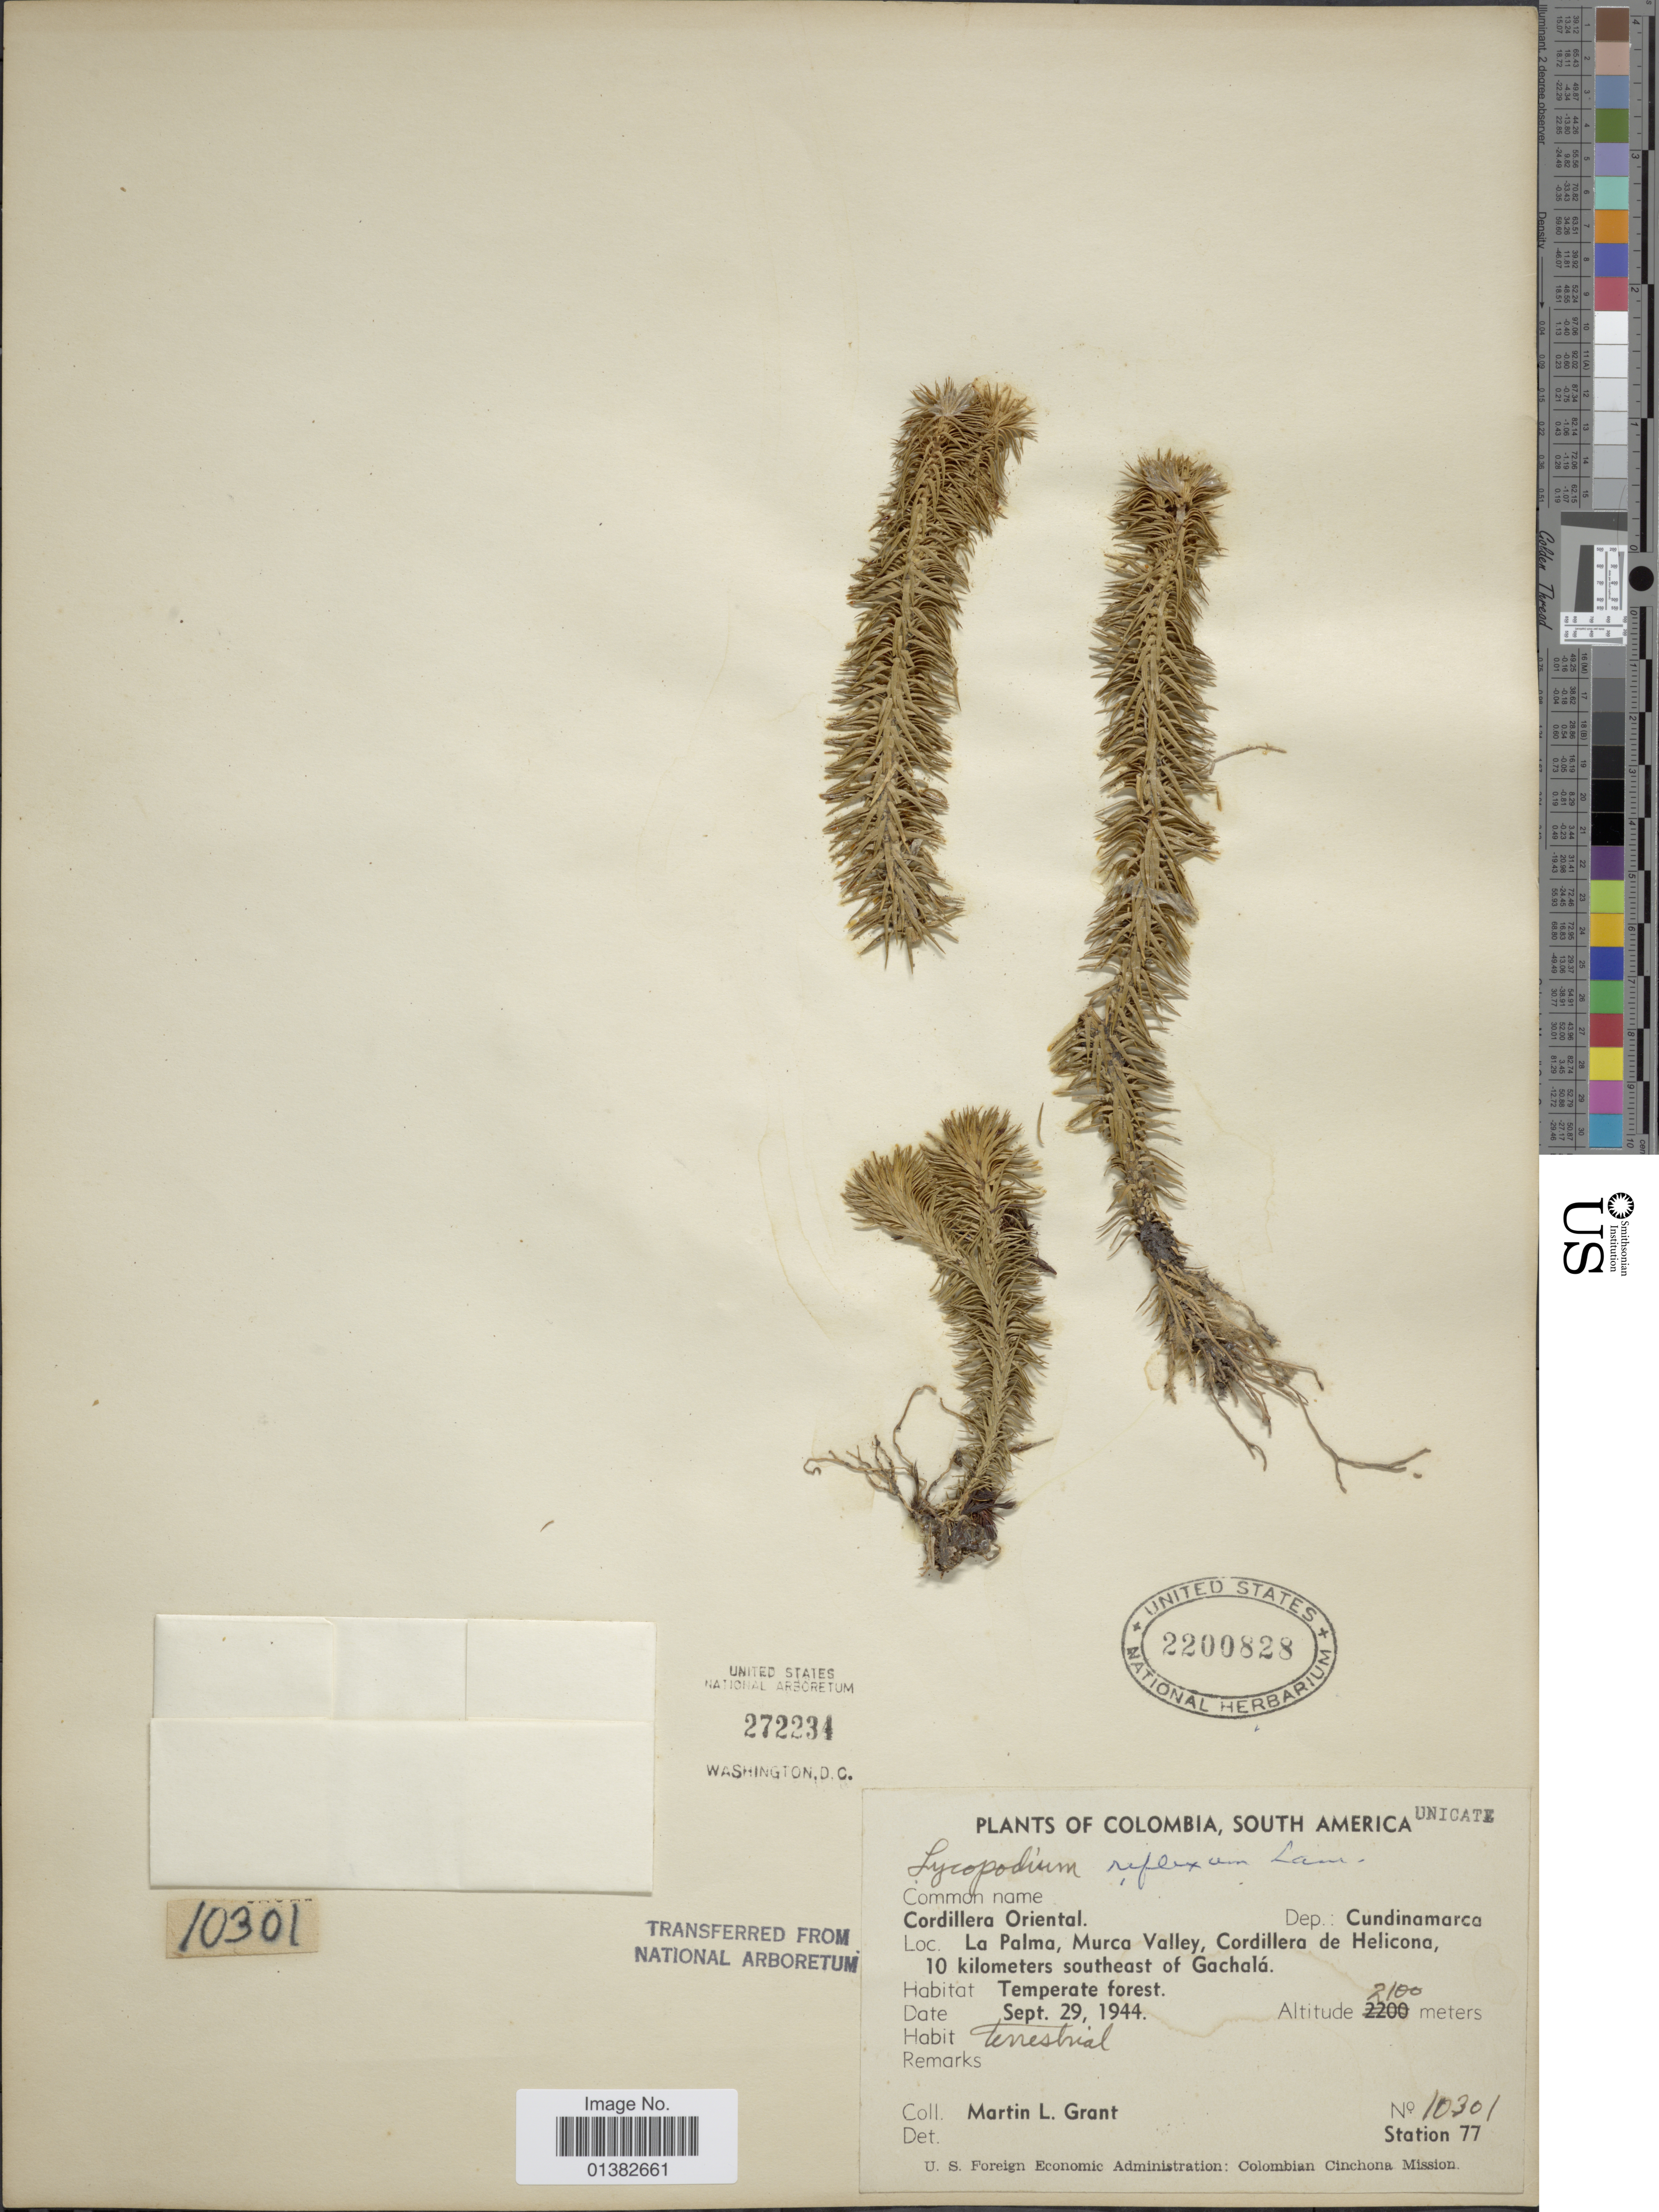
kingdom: Plantae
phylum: Tracheophyta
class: Lycopodiopsida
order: Lycopodiales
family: Lycopodiaceae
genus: Phlegmariurus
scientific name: Phlegmariurus reflexus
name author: (Lam.) B. Øllg.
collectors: M. L. Grant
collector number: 10301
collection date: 1944-09-29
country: Colombia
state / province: Cundinamarca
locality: Cordillera Oriental, La Palma, Murca Valley, Cordillera de Helicona, 10 kilometers southeast of Gachalá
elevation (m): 2100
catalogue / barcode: US 2200828